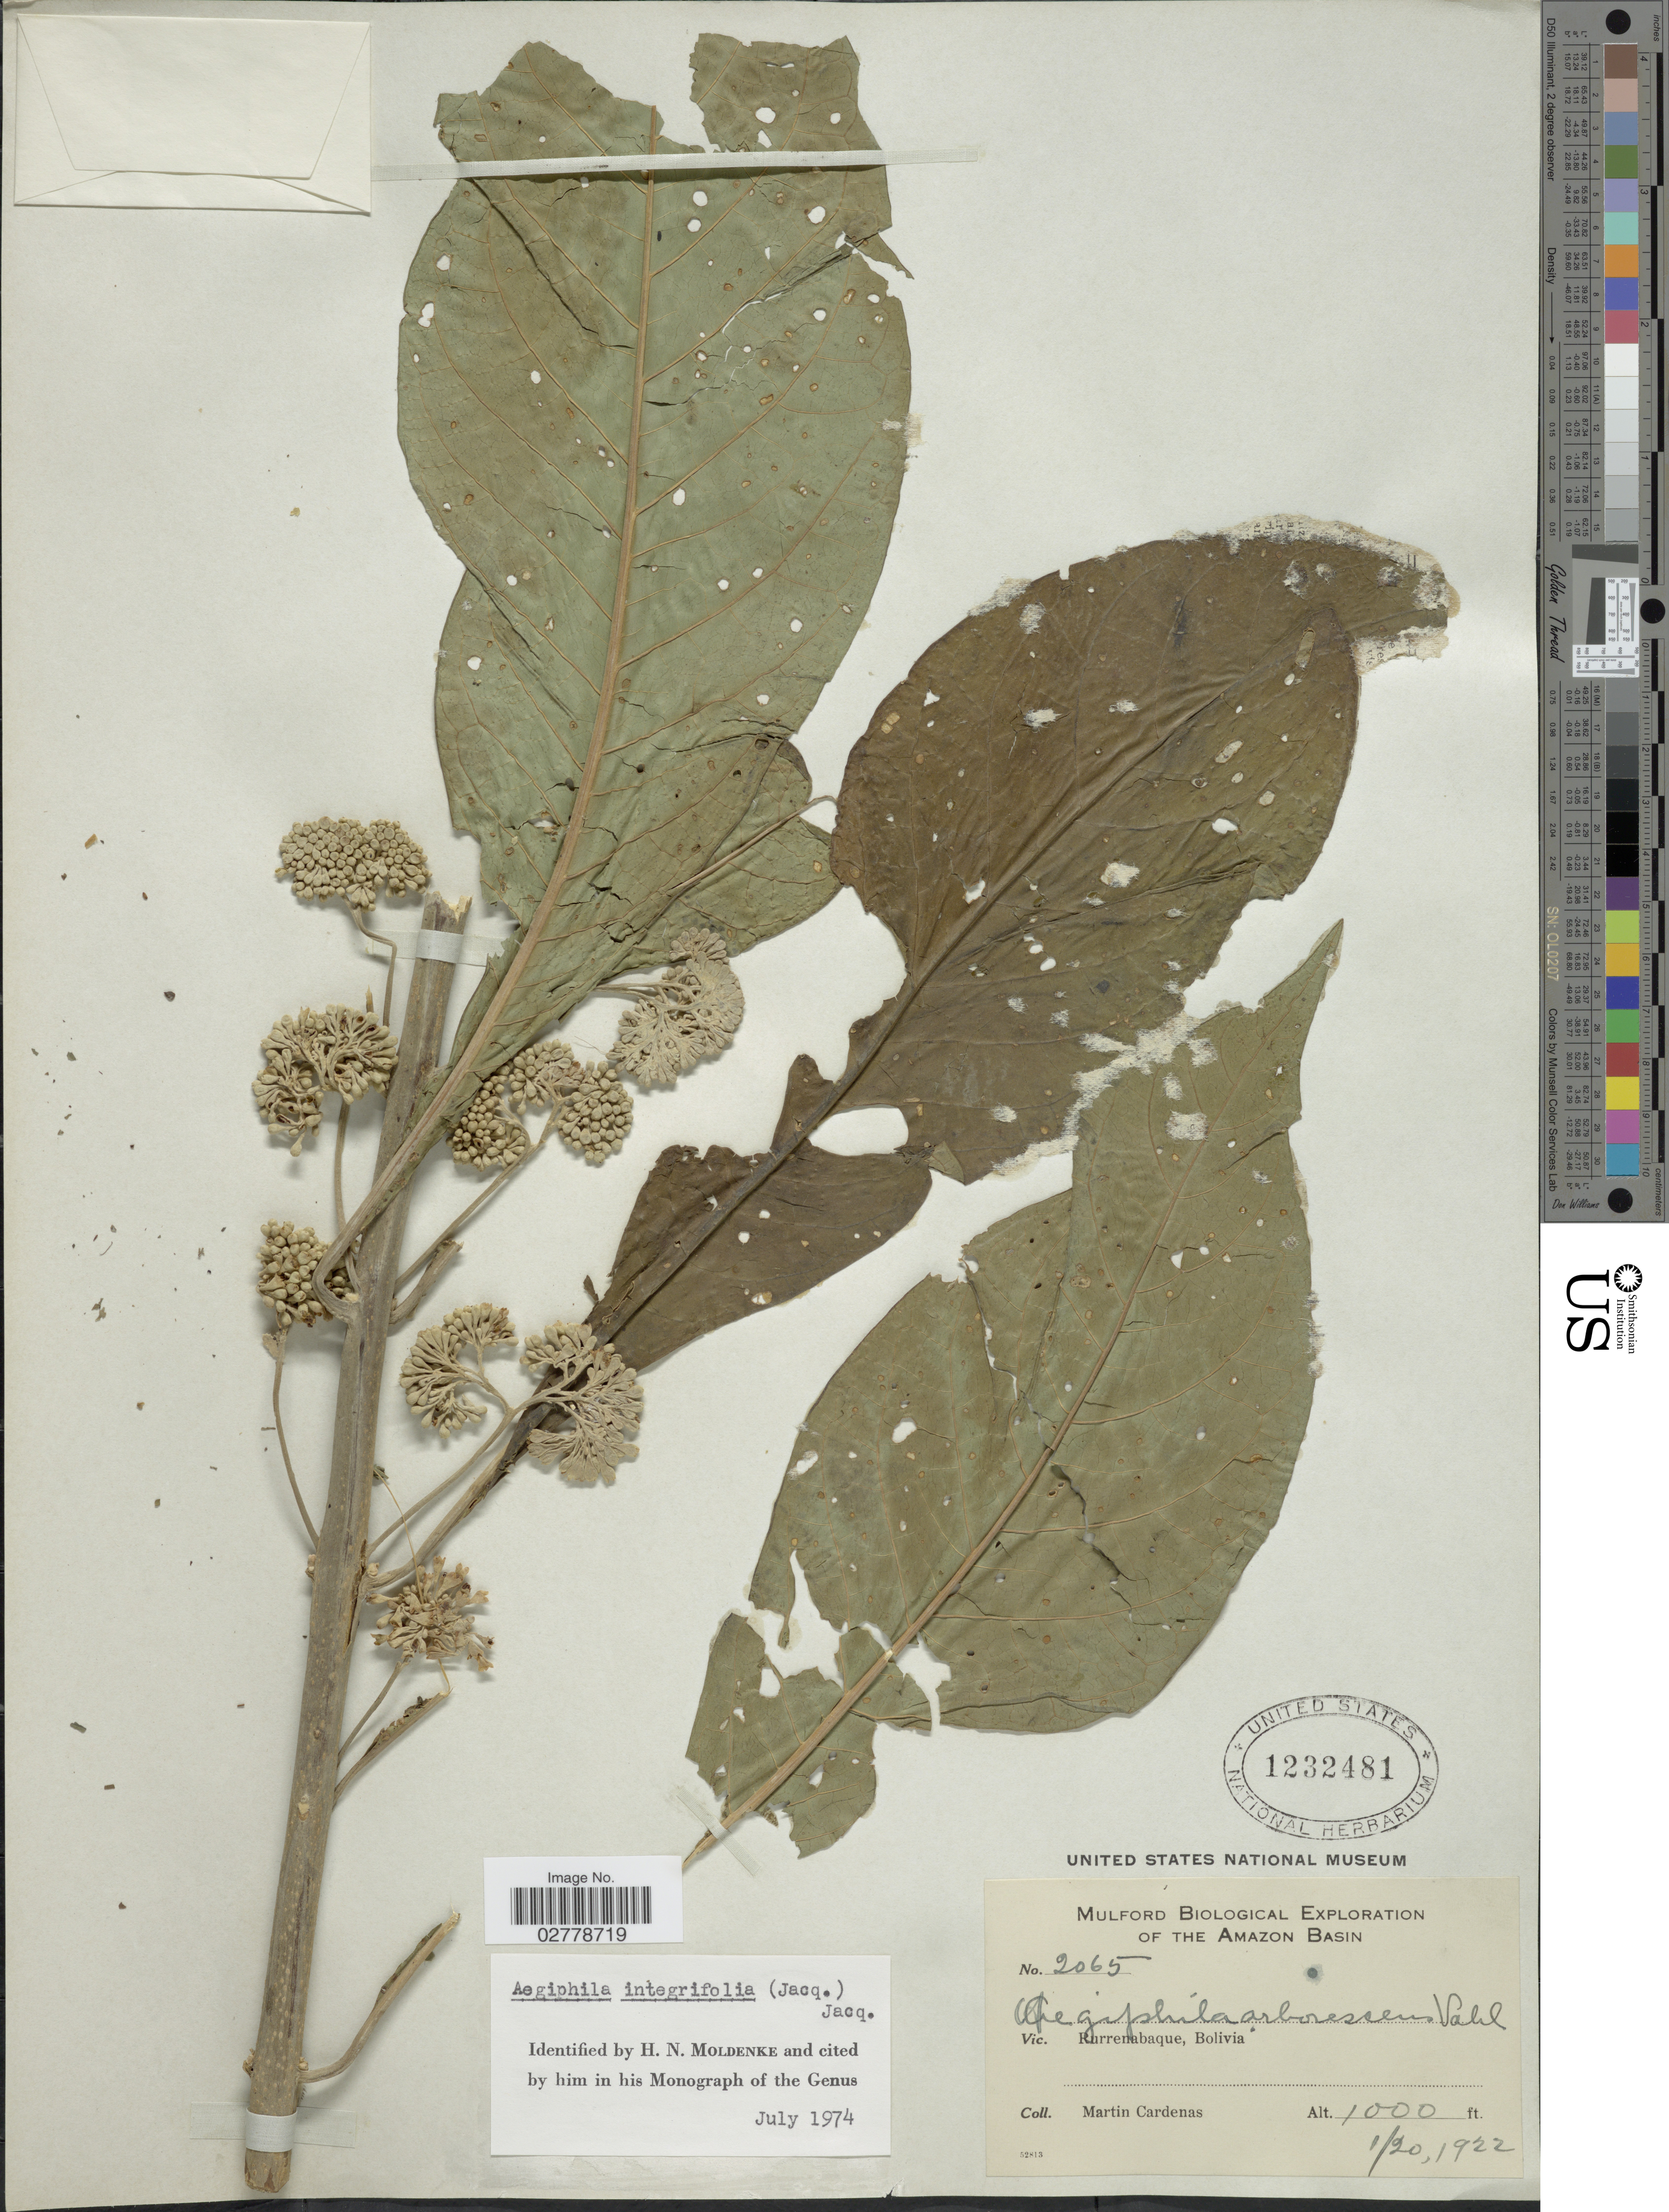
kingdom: Plantae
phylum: Tracheophyta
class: Magnoliopsida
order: Lamiales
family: Lamiaceae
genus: Aegiphila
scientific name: Aegiphila integrifolia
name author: (Jacq.) B.D. Jacks.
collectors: M. Cárdenas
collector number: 2065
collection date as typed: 1/20, 1922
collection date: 1922-01-20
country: Bolivia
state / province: Beni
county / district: José Ballivián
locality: Rurrenabaque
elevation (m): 305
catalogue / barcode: US 1232481